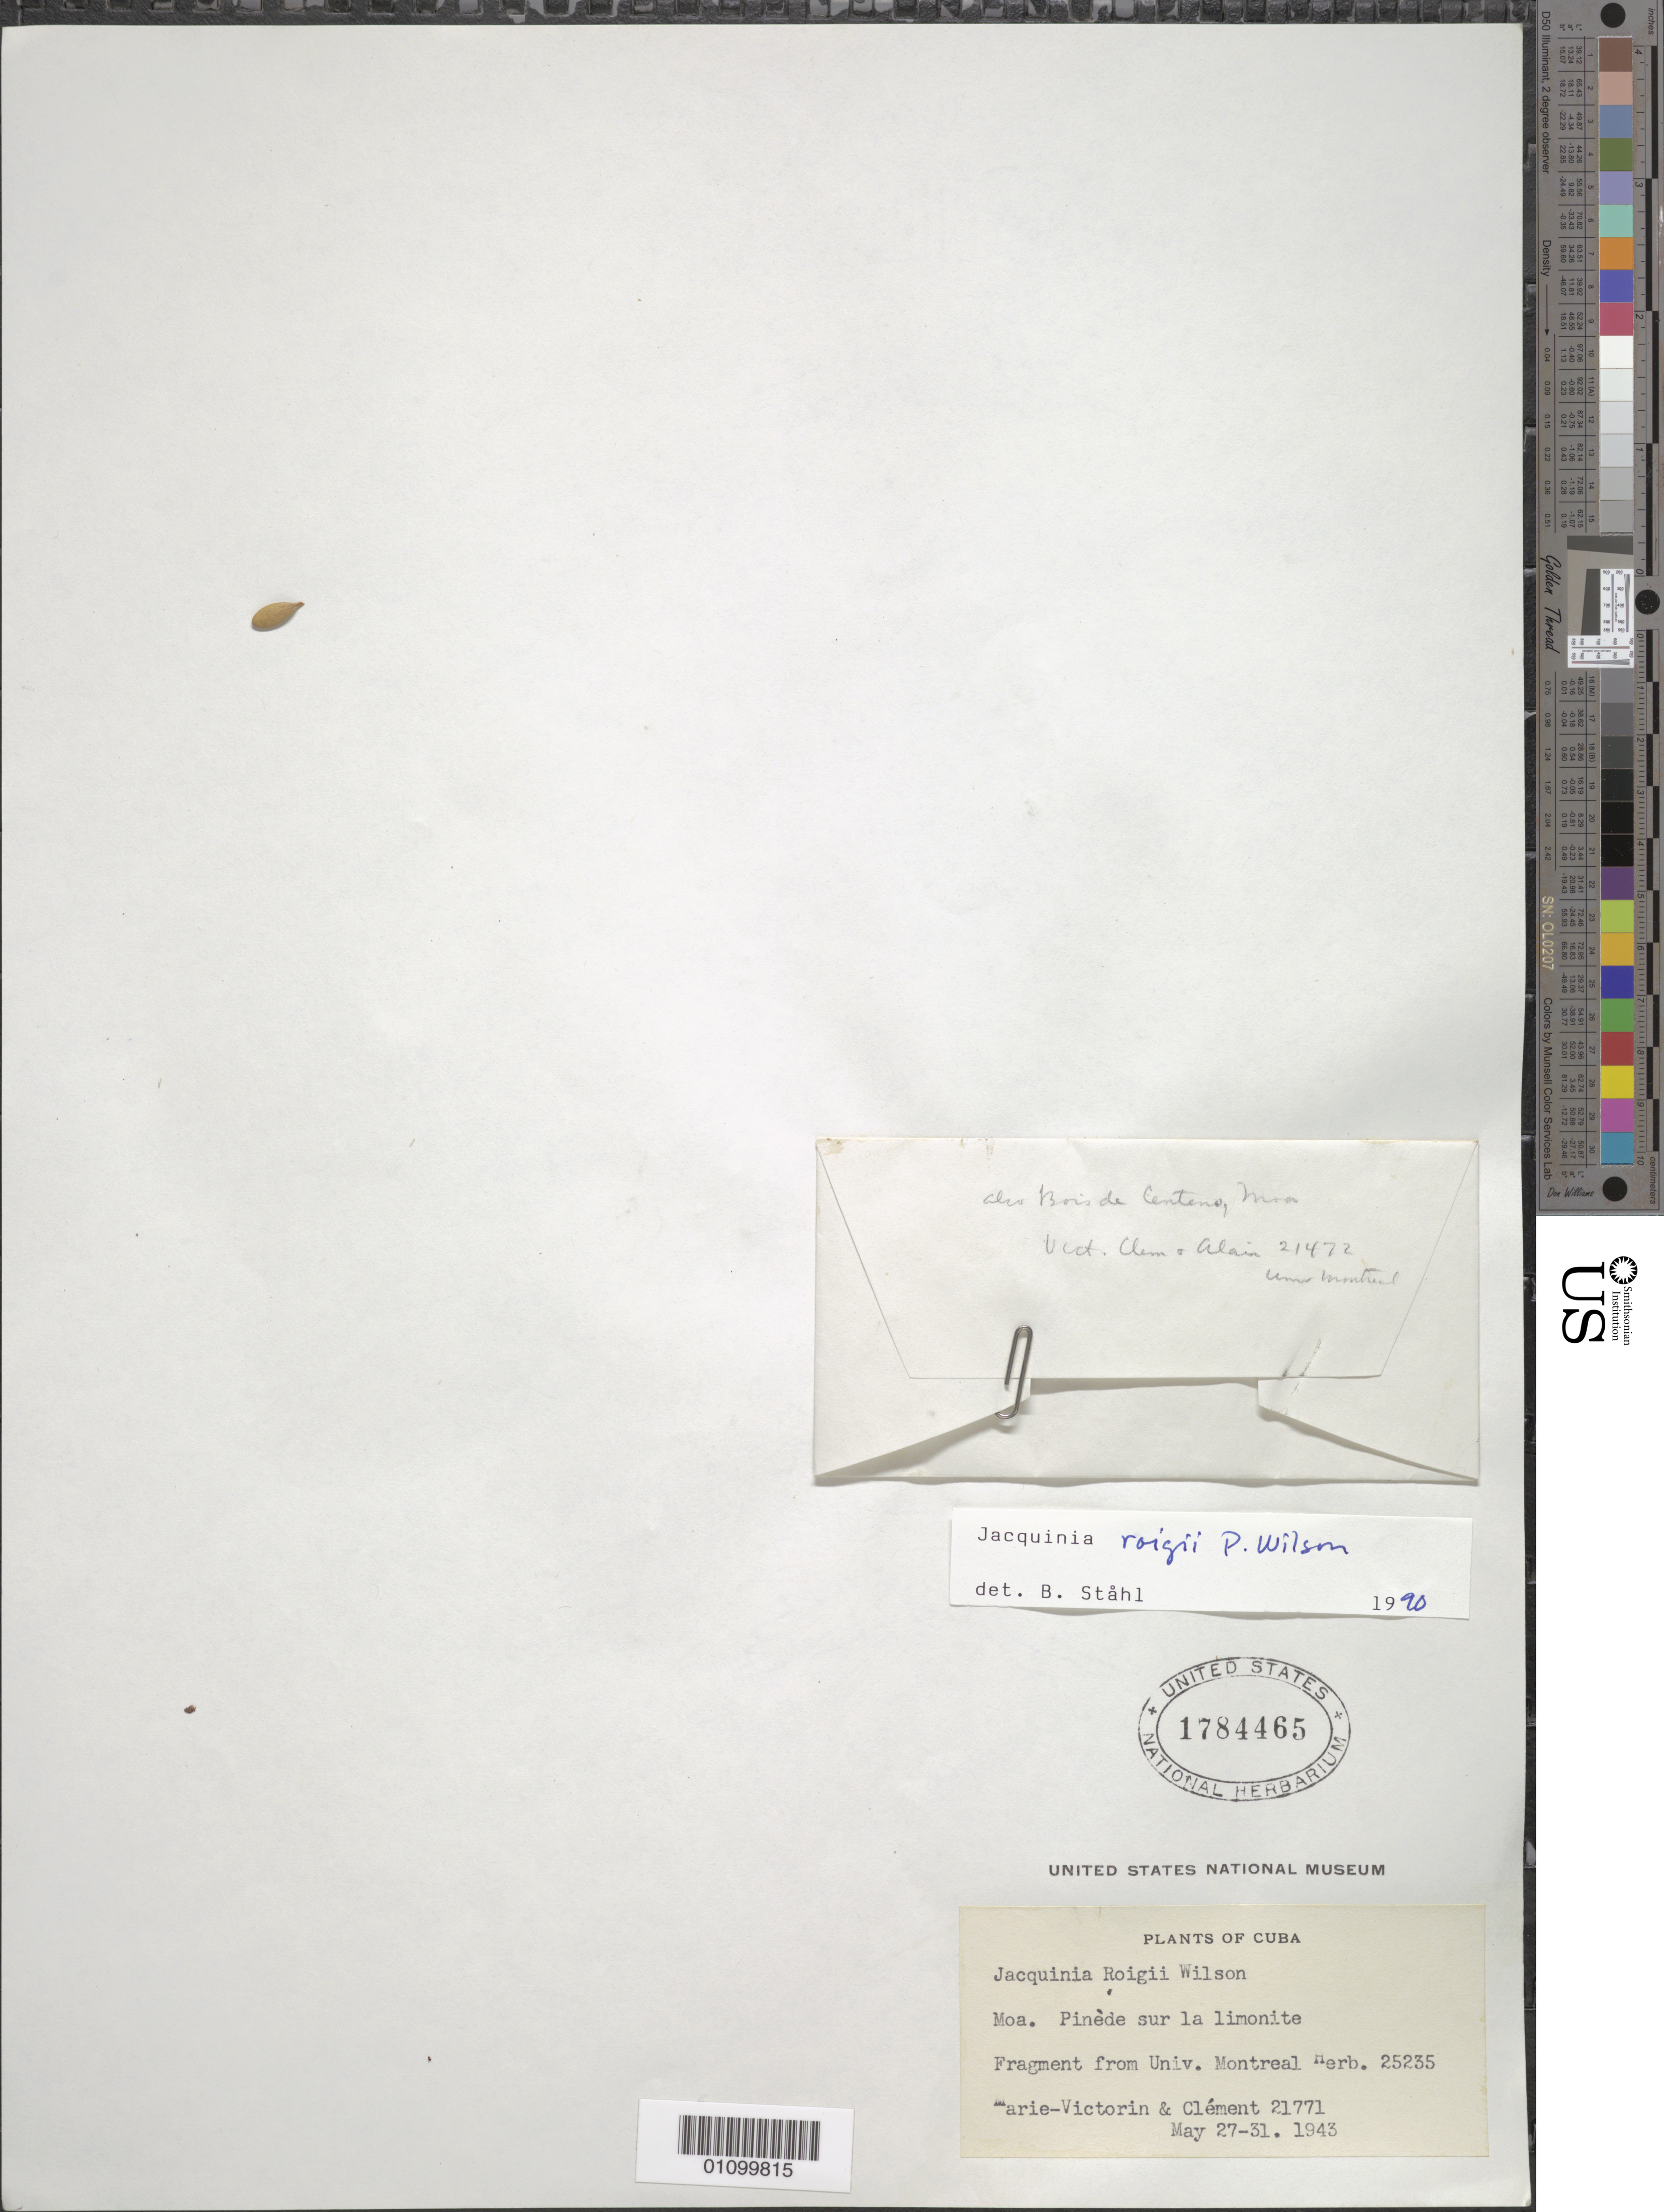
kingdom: Plantae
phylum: Tracheophyta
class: Magnoliopsida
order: Ericales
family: Primulaceae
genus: Jacquinia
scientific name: Jacquinia roigii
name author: P. Wilson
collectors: F. Victorin & B. Clement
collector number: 21771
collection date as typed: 27 May 1943 to 31 May 1943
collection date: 1943-05-27/1943-05-31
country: Cuba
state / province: Holguín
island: Cuba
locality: Moa Pinede sur la limonite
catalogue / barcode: US 1784465